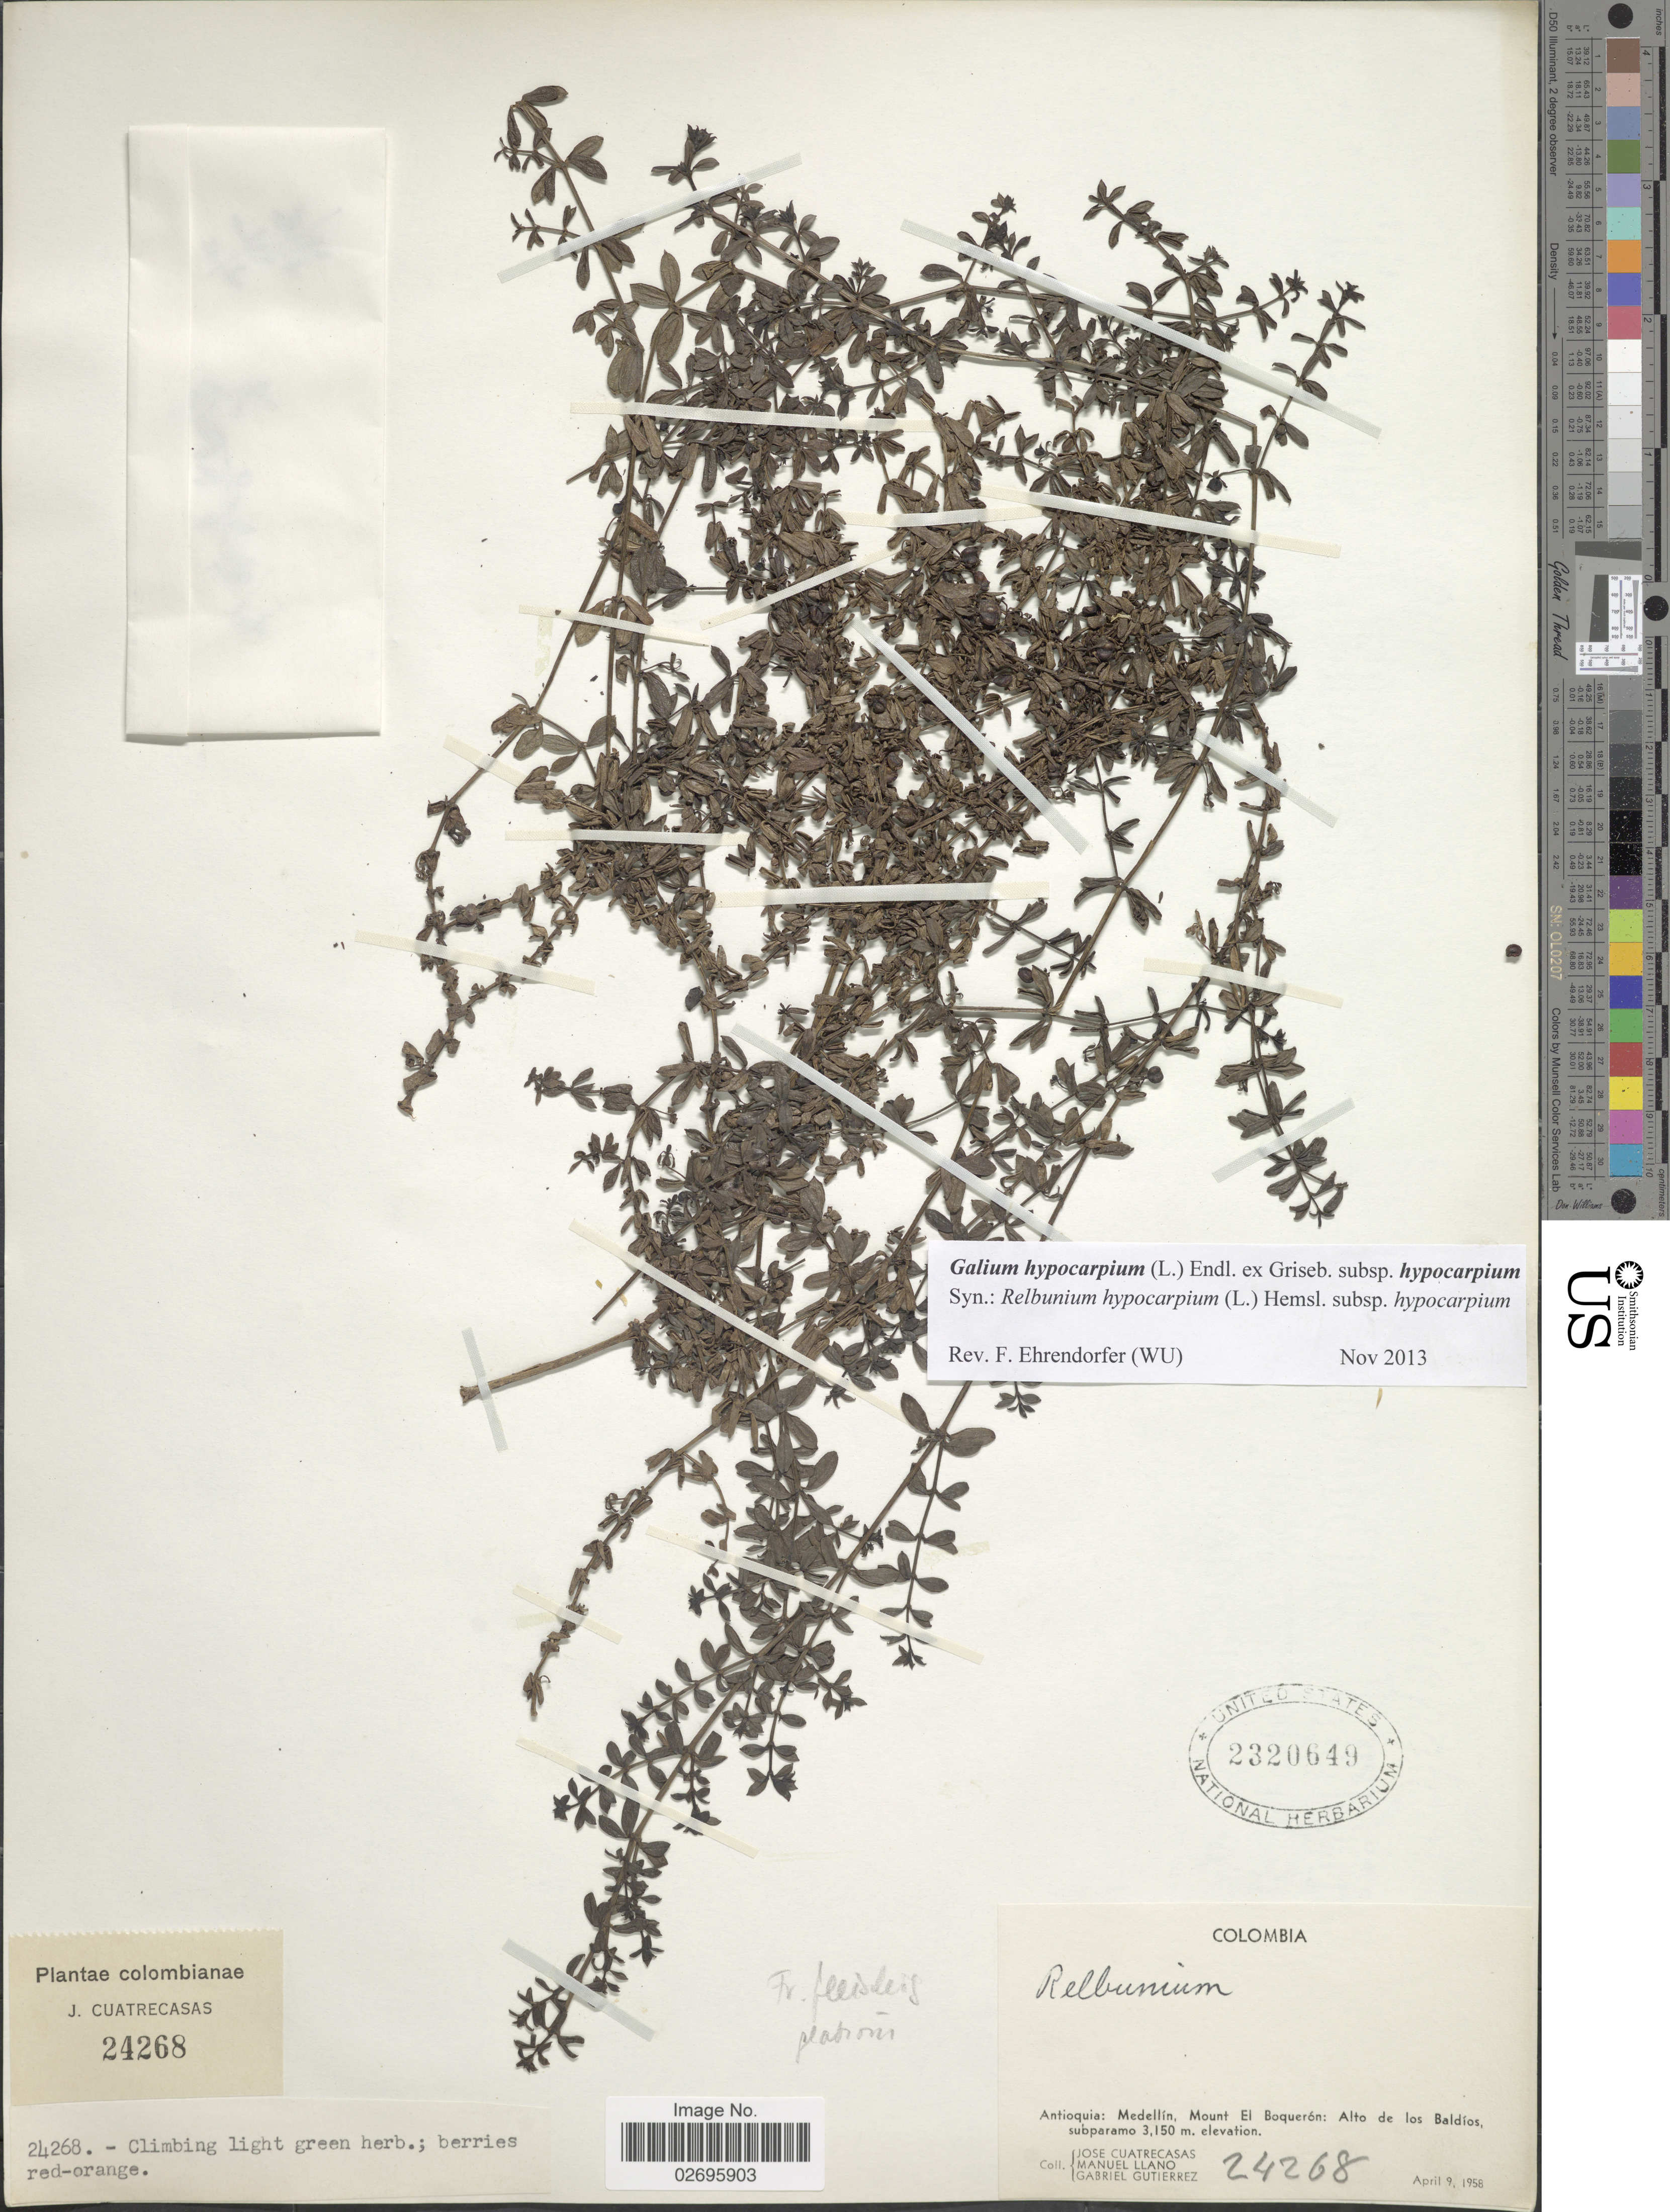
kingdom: Plantae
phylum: Tracheophyta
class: Magnoliopsida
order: Gentianales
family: Rubiaceae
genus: Galium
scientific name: Galium hypocarpium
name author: (L.) Endl. ex Griseb.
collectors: J. Cuatrecasas, M. Llano & G. Gutierrez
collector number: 24268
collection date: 1958-04-09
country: Colombia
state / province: Antioquia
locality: Medellín, Mount El Boquerón: Alto de los Baldíos subparamo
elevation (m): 3150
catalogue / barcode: US 2320649